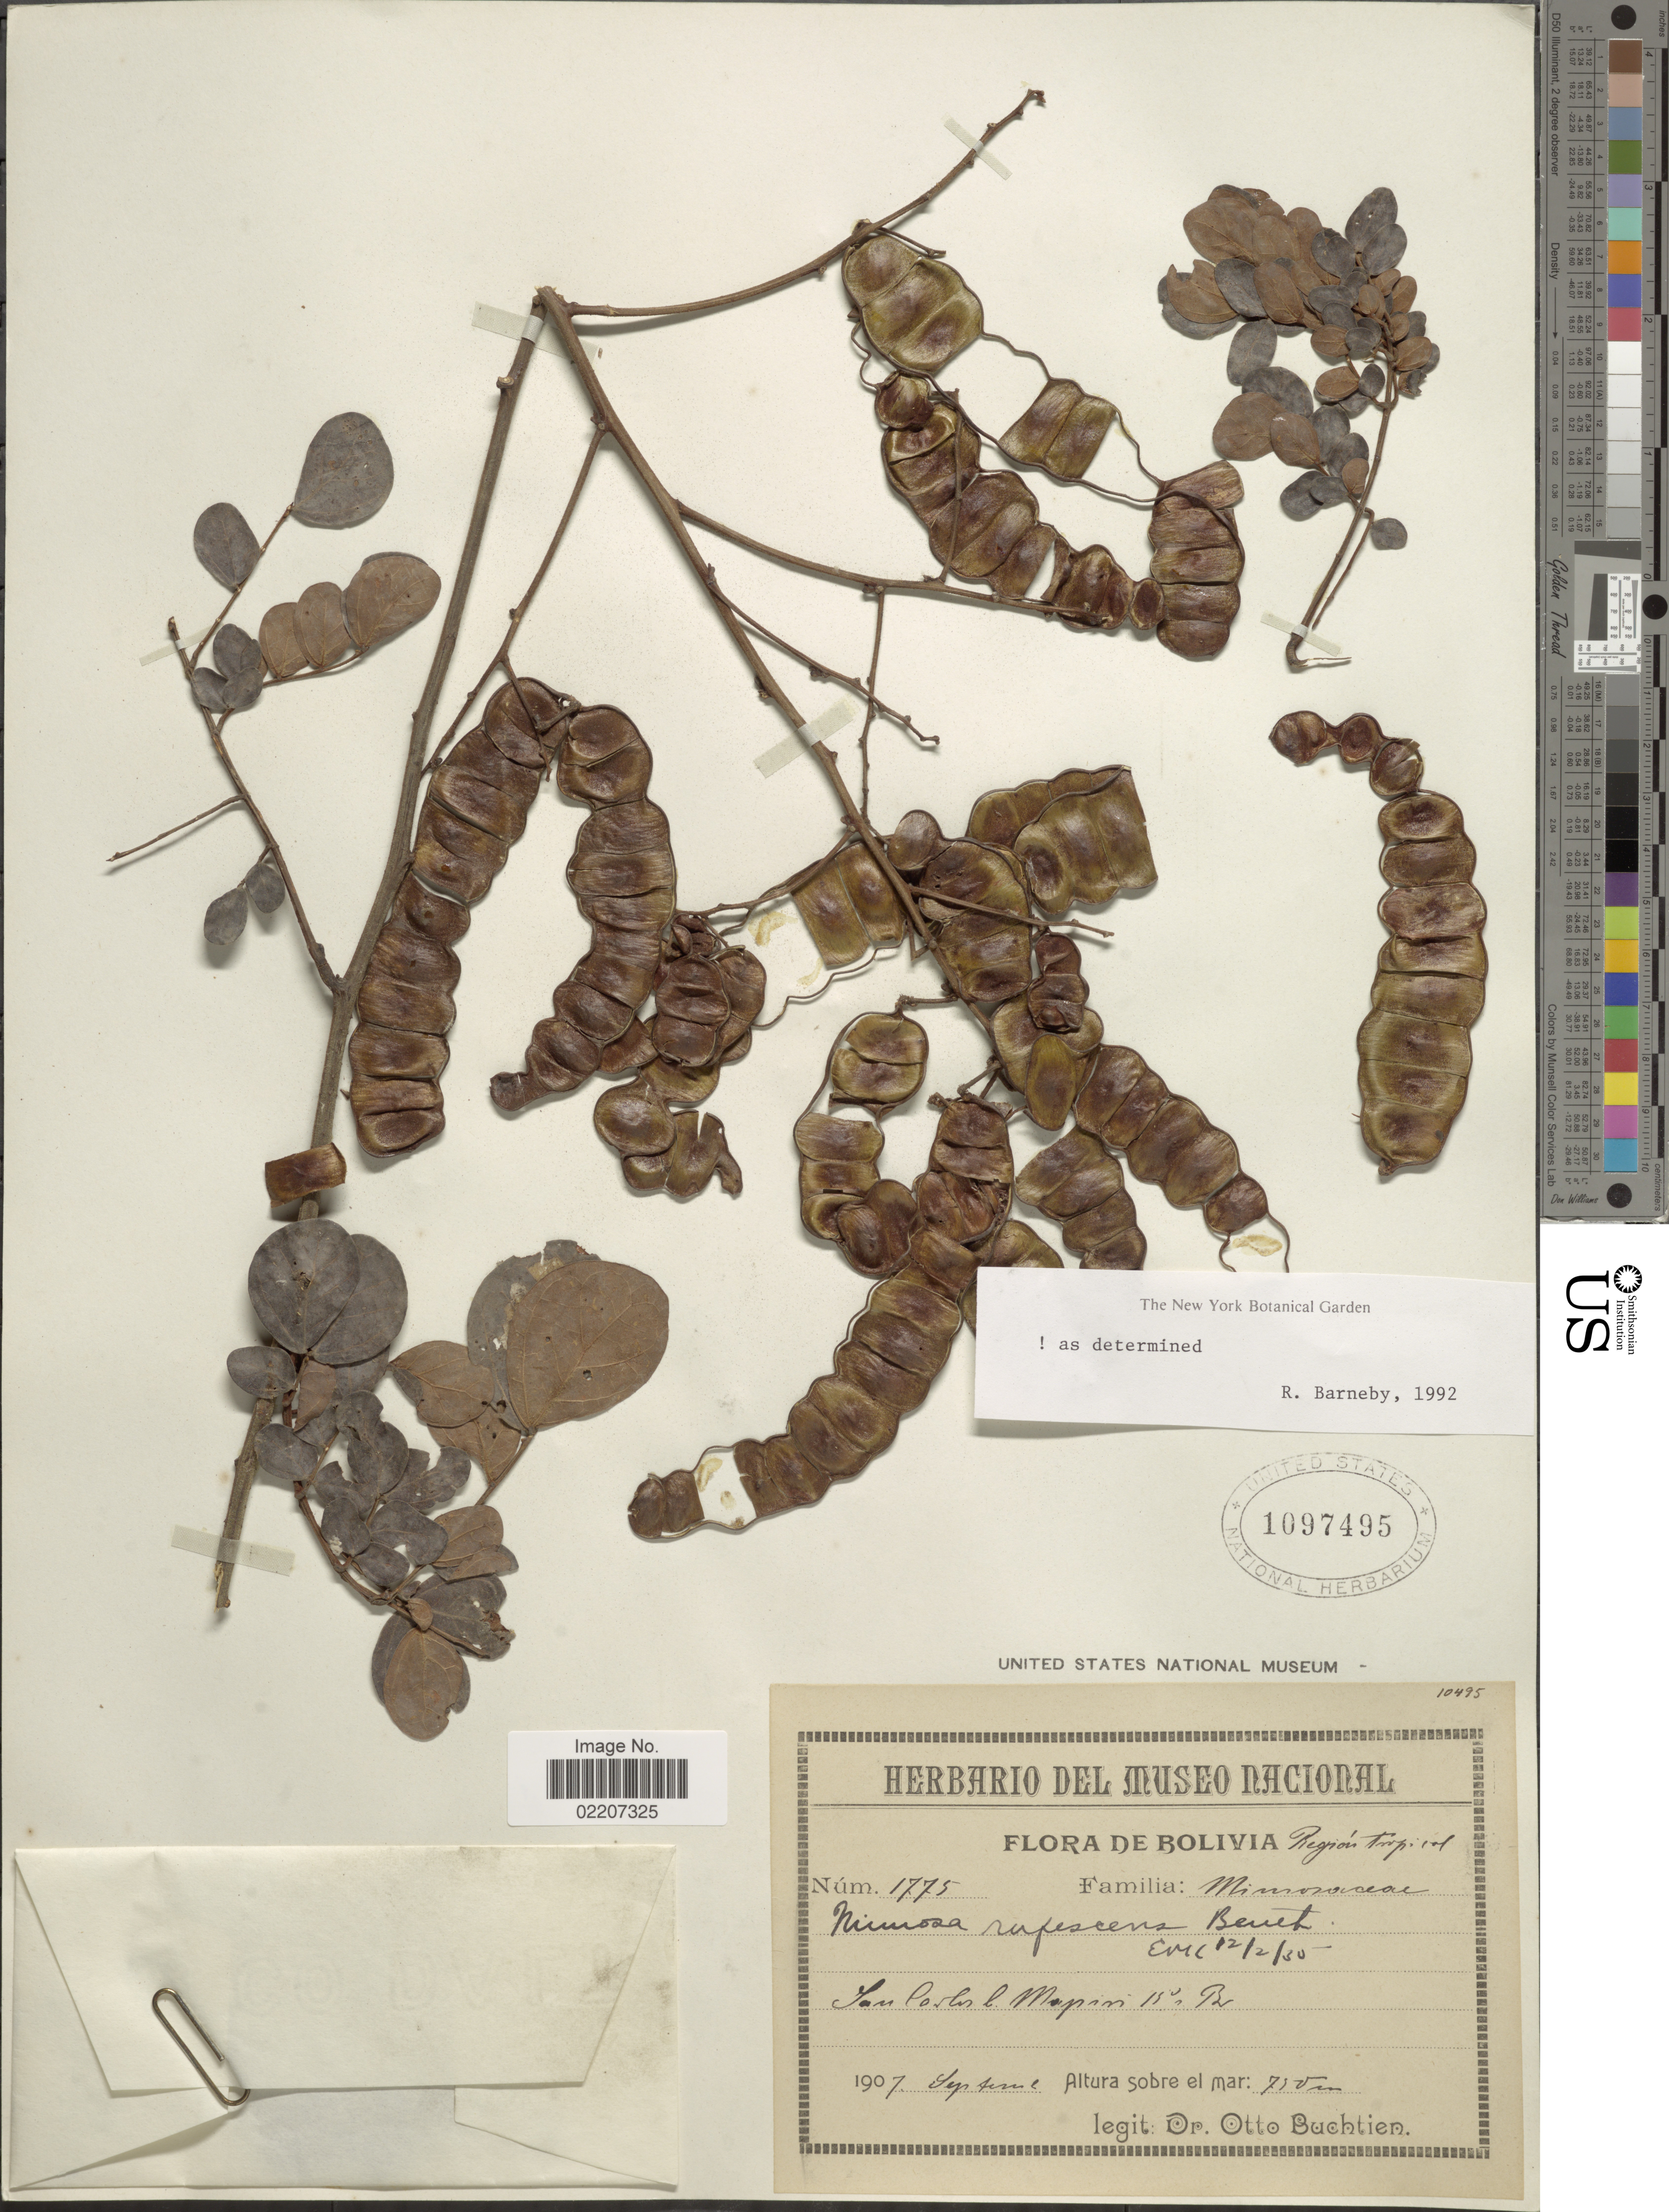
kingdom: Plantae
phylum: Tracheophyta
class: Magnoliopsida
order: Fabales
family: Fabaceae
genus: Mimosa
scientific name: Mimosa rufescens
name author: Benth.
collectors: O. Buchtien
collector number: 1775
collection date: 1907-09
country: Bolivia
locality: San Carlos Mapiri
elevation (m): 750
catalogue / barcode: US 1097495